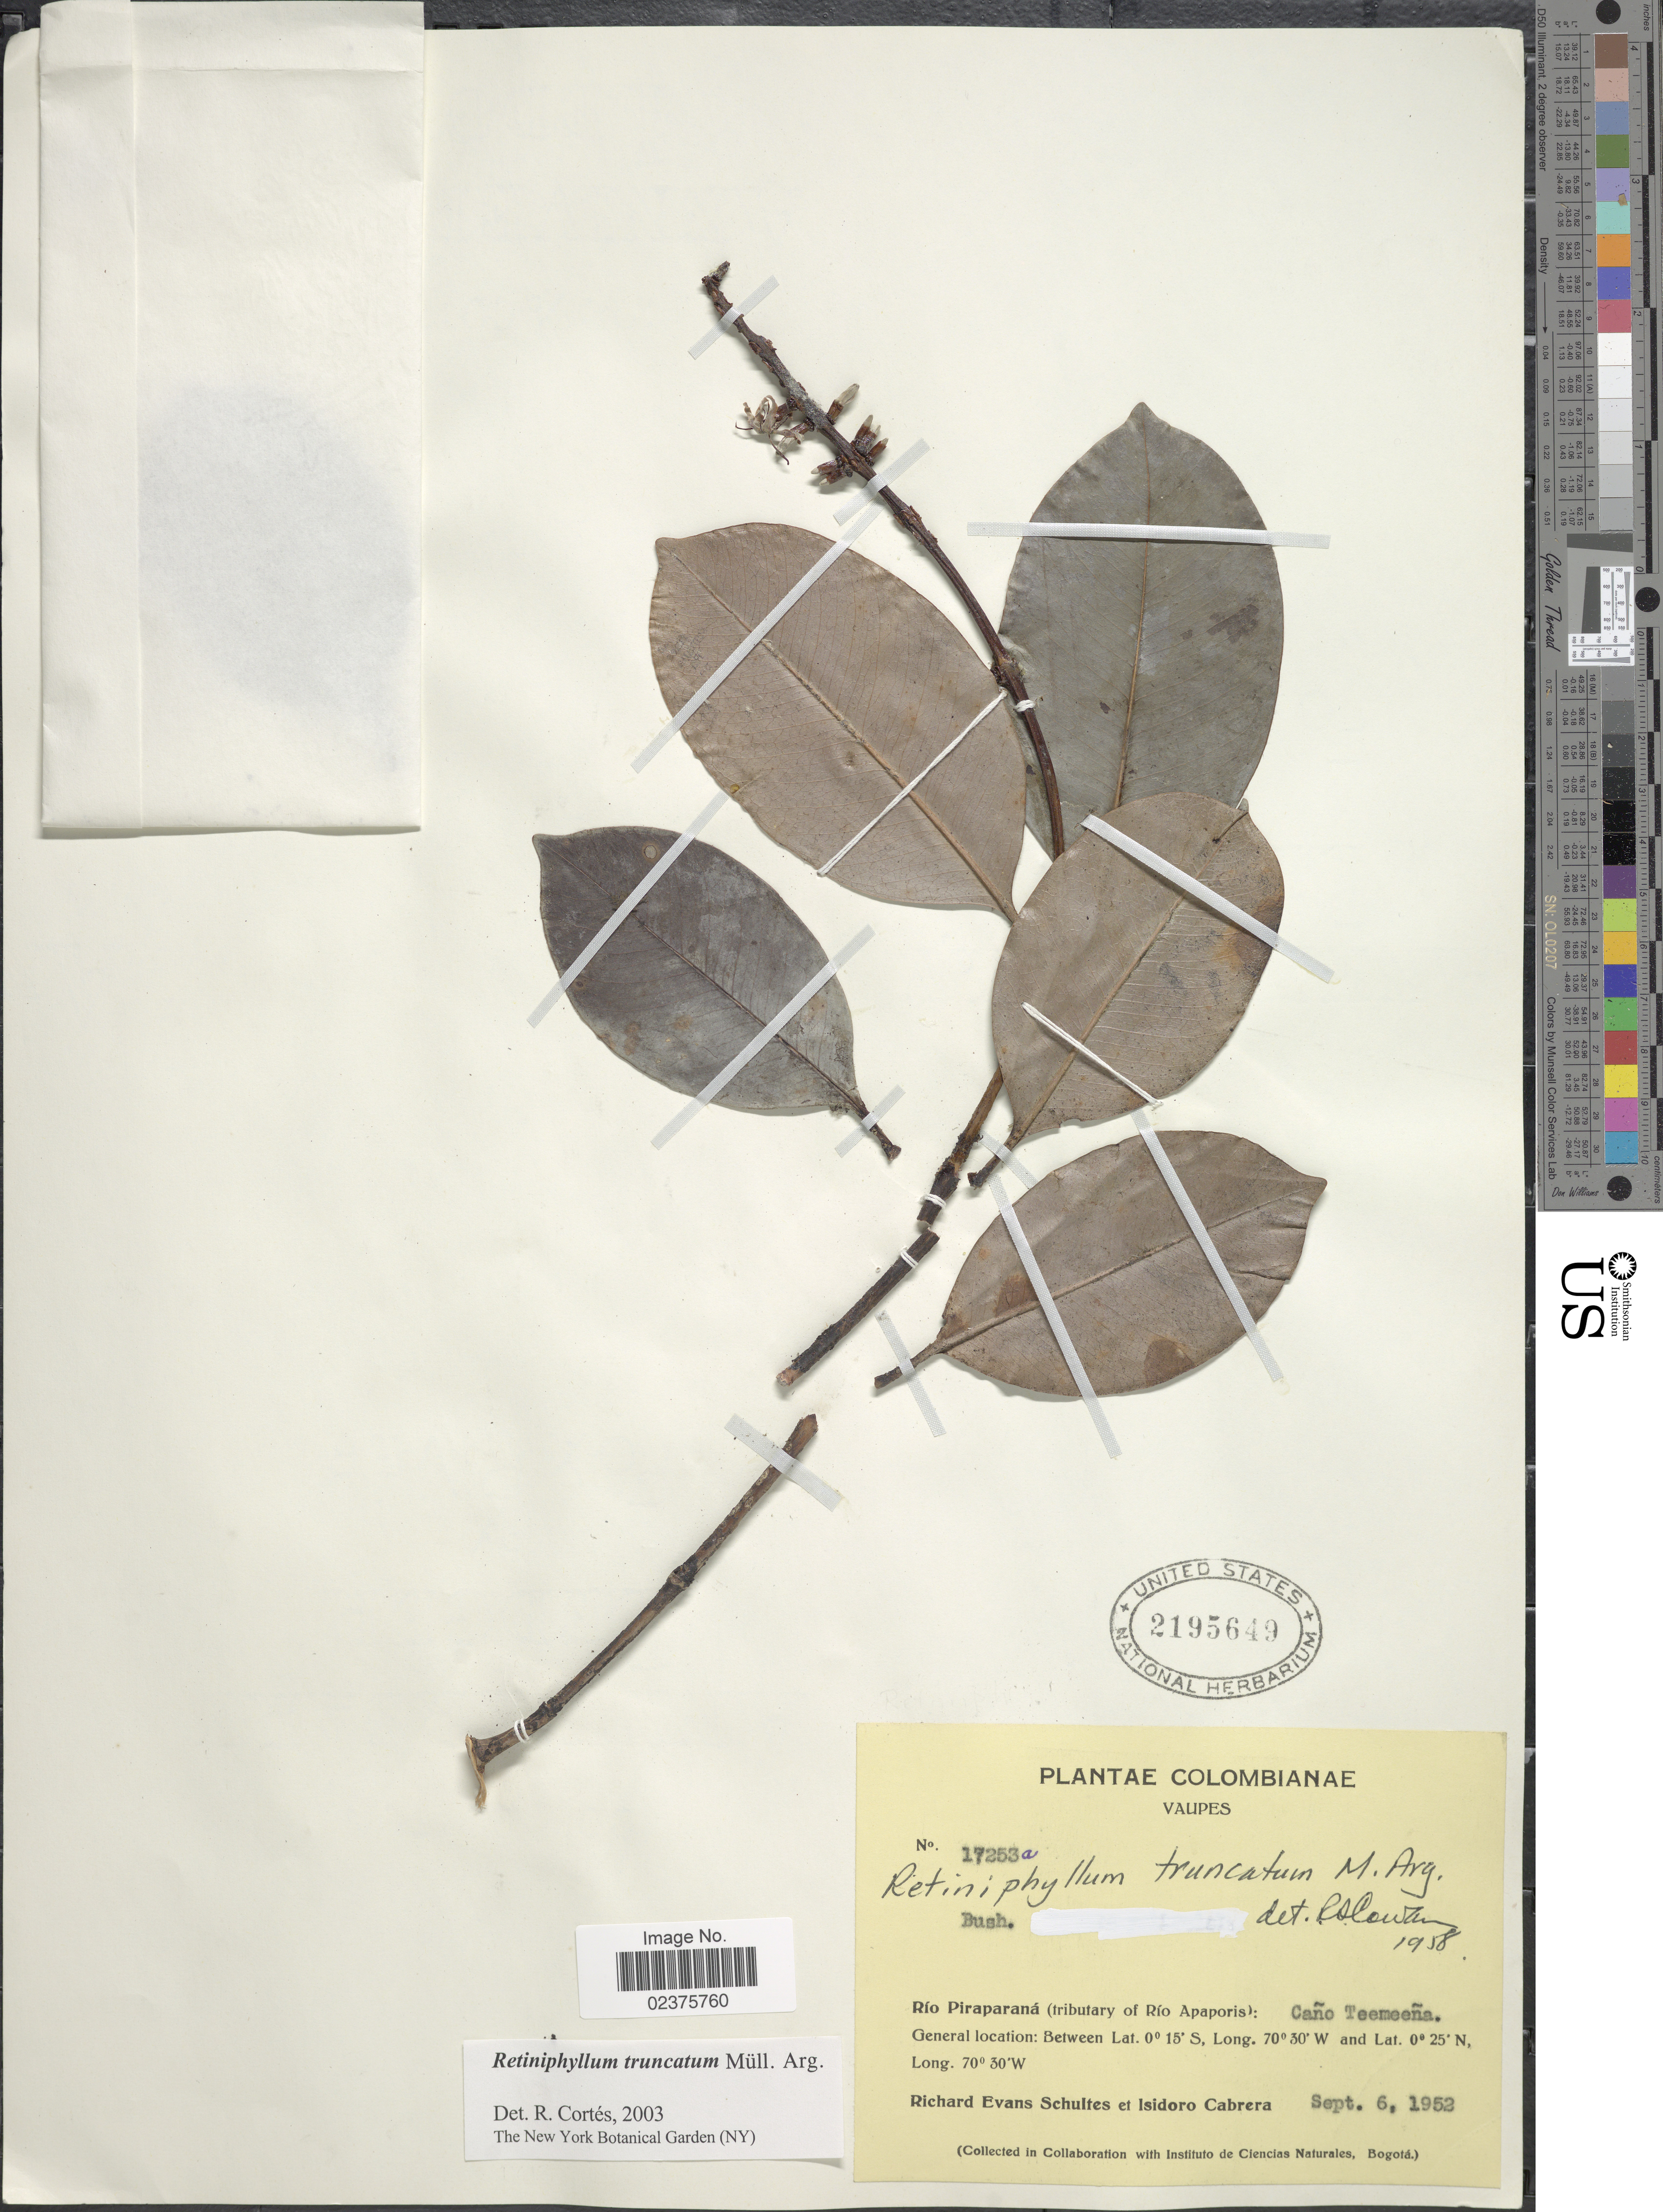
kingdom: Plantae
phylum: Tracheophyta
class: Magnoliopsida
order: Gentianales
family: Rubiaceae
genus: Retiniphyllum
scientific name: Retiniphyllum truncatum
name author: Müll. Arg.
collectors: R. E. Schultes & I. Cabrera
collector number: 17253a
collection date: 1952-09-06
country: Colombia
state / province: Vaupés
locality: Rio Pira [arama (tributary of Rio Apaporis): Cano Teemeena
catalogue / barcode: US 2195649